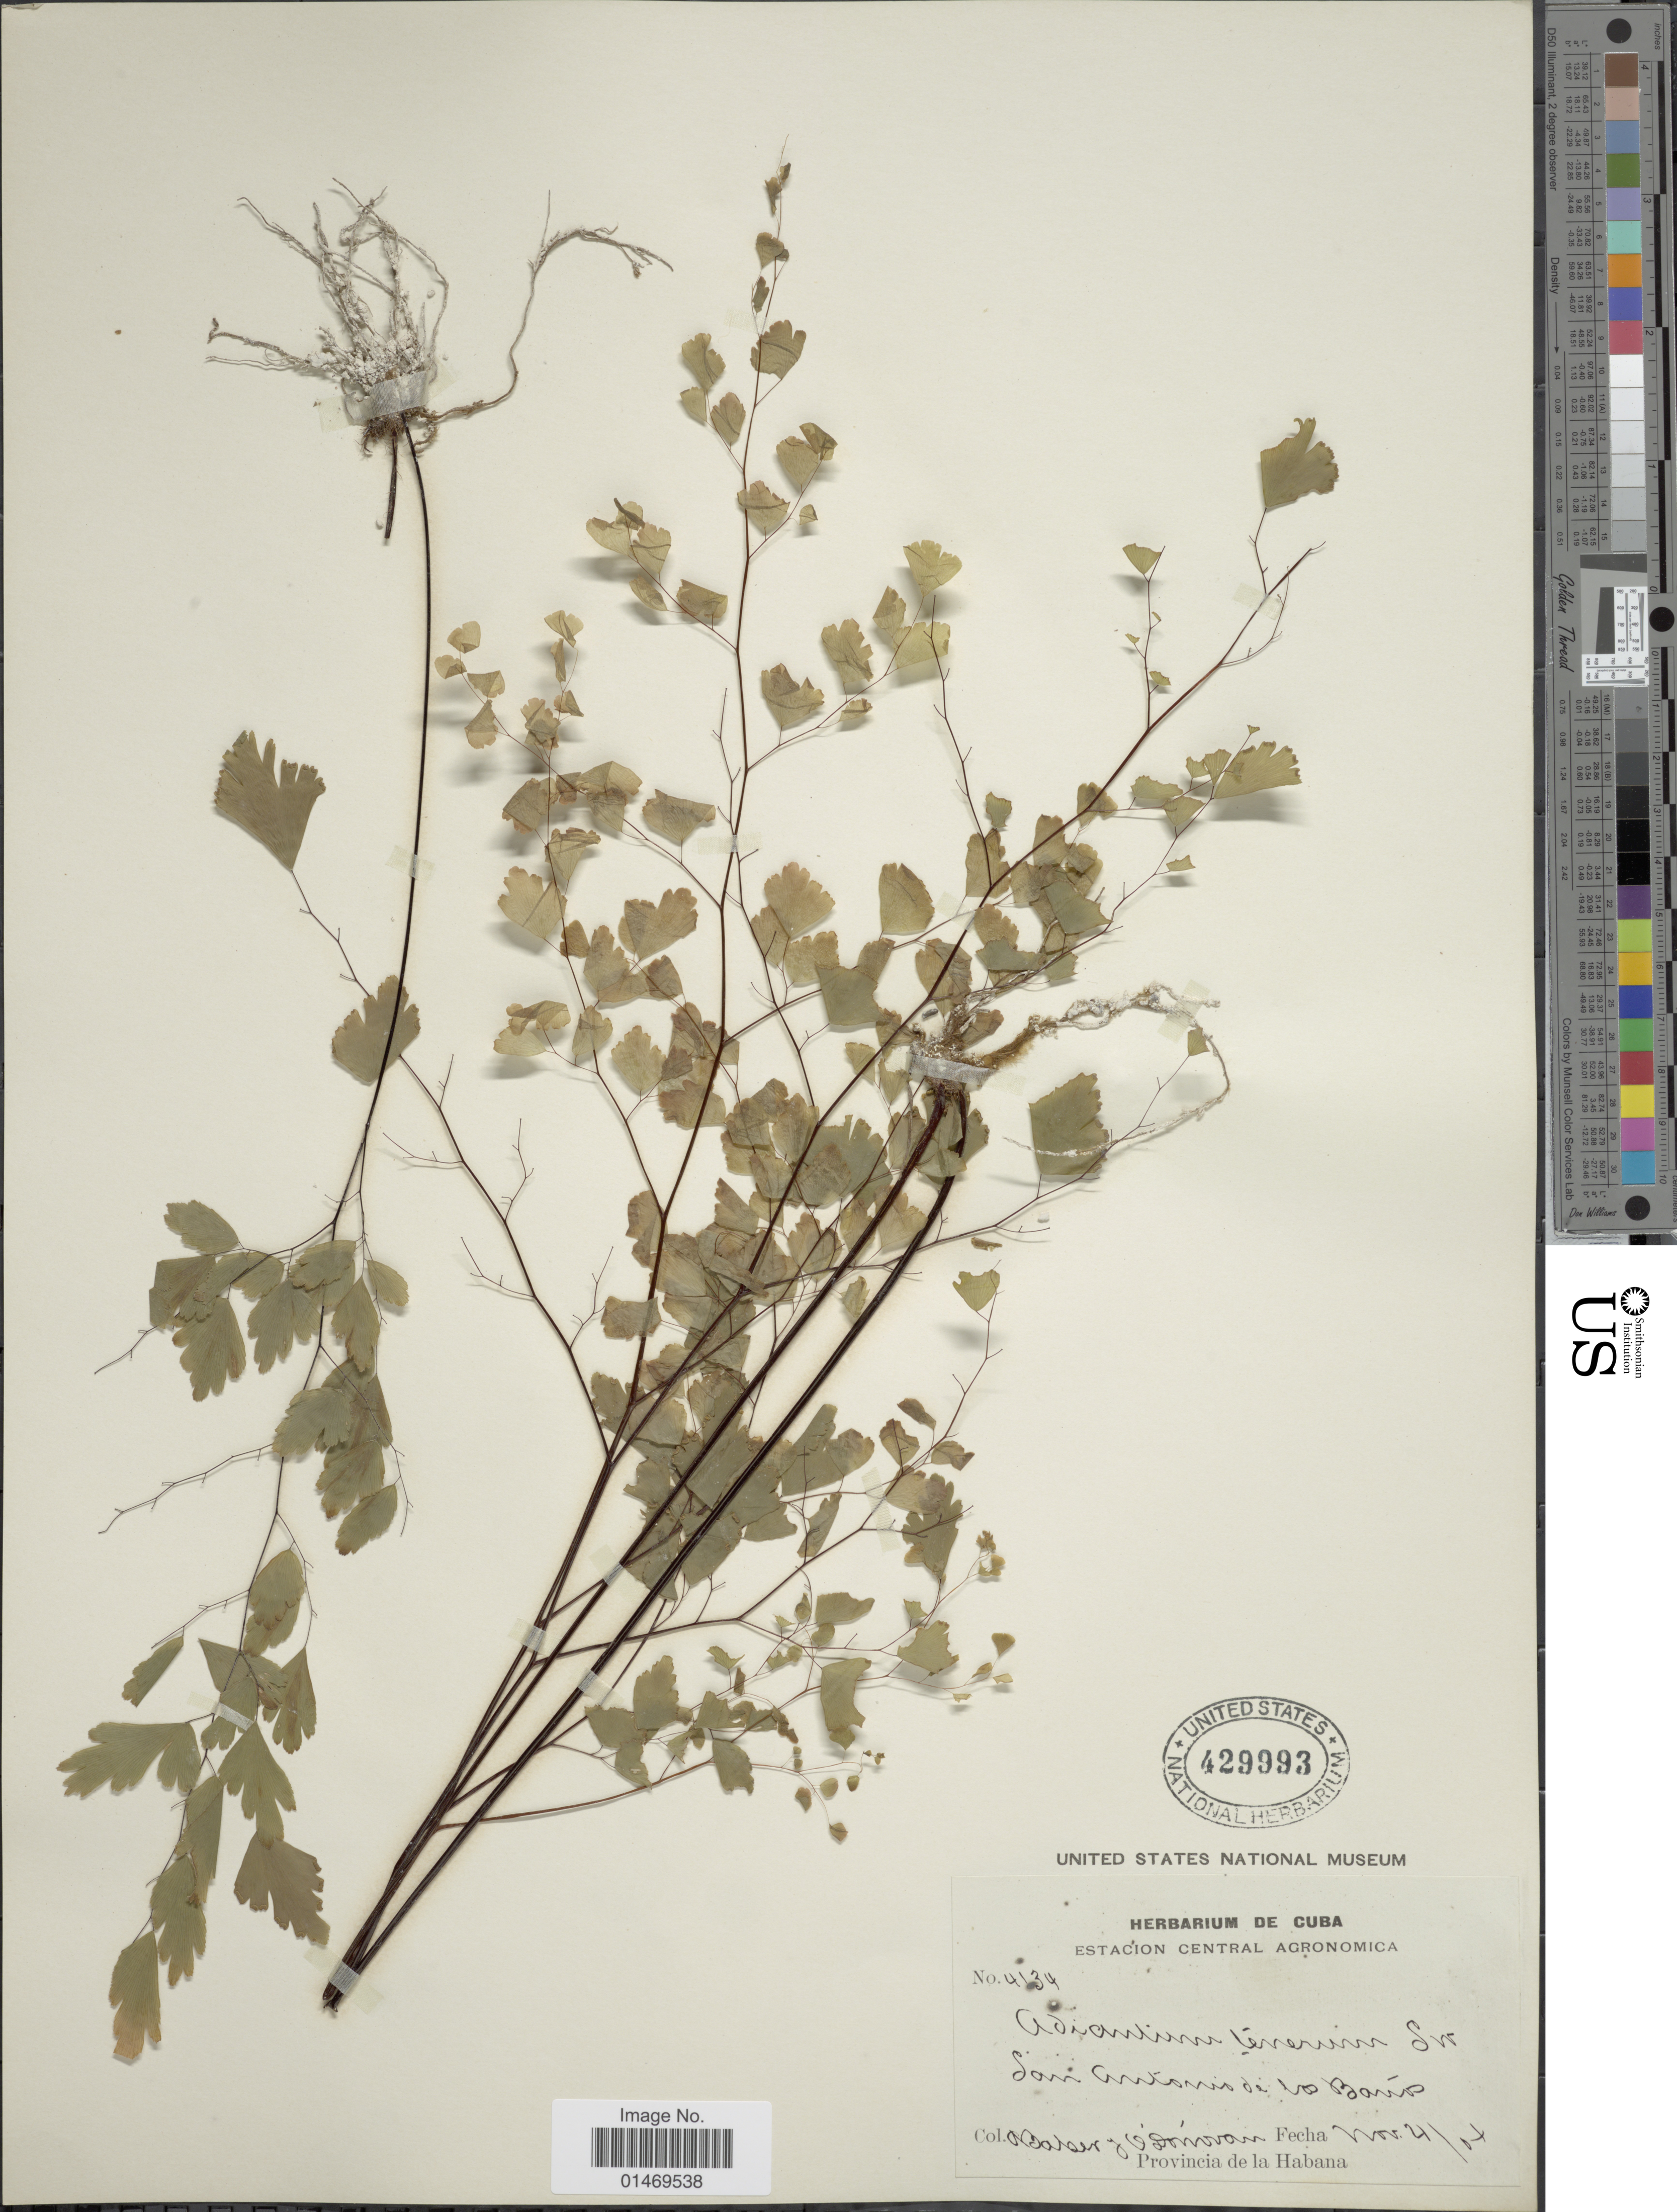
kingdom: Plantae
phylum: Tracheophyta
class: Polypodiopsida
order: Polypodiales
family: Pteridaceae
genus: Adiantum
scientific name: Adiantum tenerum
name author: Sw.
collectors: C. F. Baker & E. O'Donovan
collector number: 4134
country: Cuba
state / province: La Habana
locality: San Antonio de los Baños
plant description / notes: No precise locality correction needed.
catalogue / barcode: US 429993